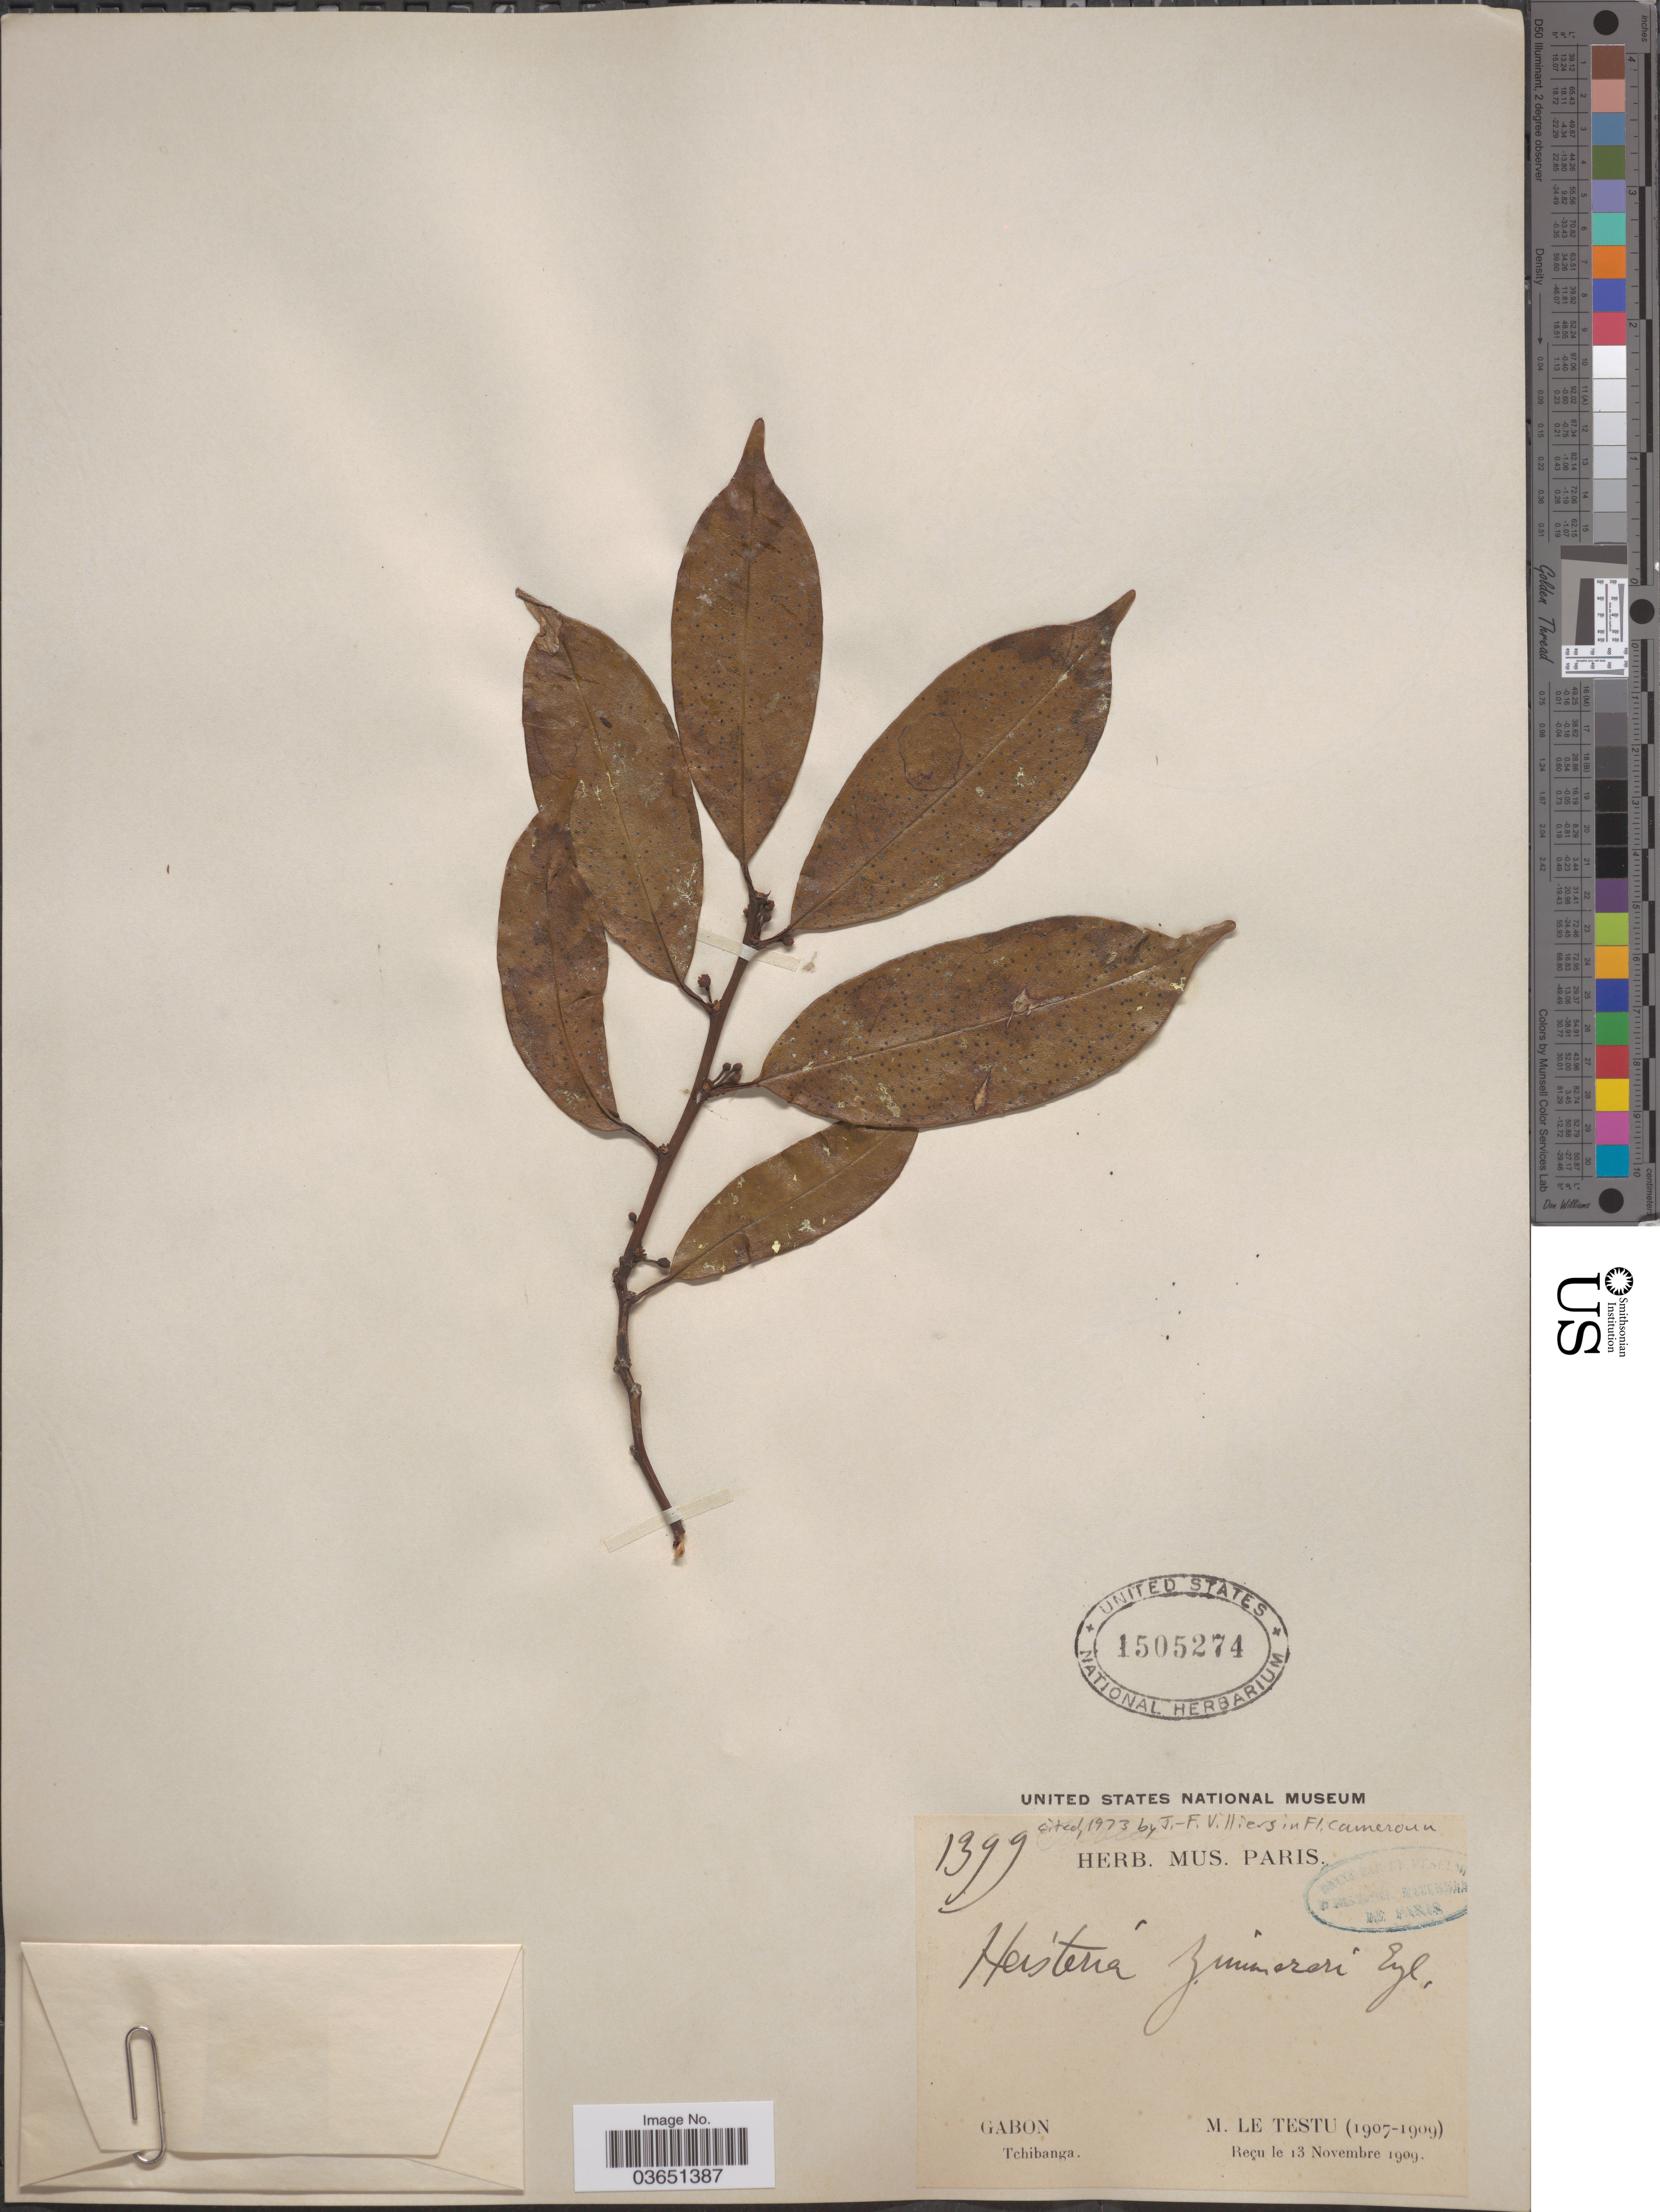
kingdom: Plantae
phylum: Tracheophyta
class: Magnoliopsida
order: Santalales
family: Erythropalaceae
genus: Heisteria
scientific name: Heisteria zimmereri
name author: Engl.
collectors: M. Le Testu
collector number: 1399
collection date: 1907/1909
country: Gabon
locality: Tchibanga.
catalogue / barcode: US 1505274